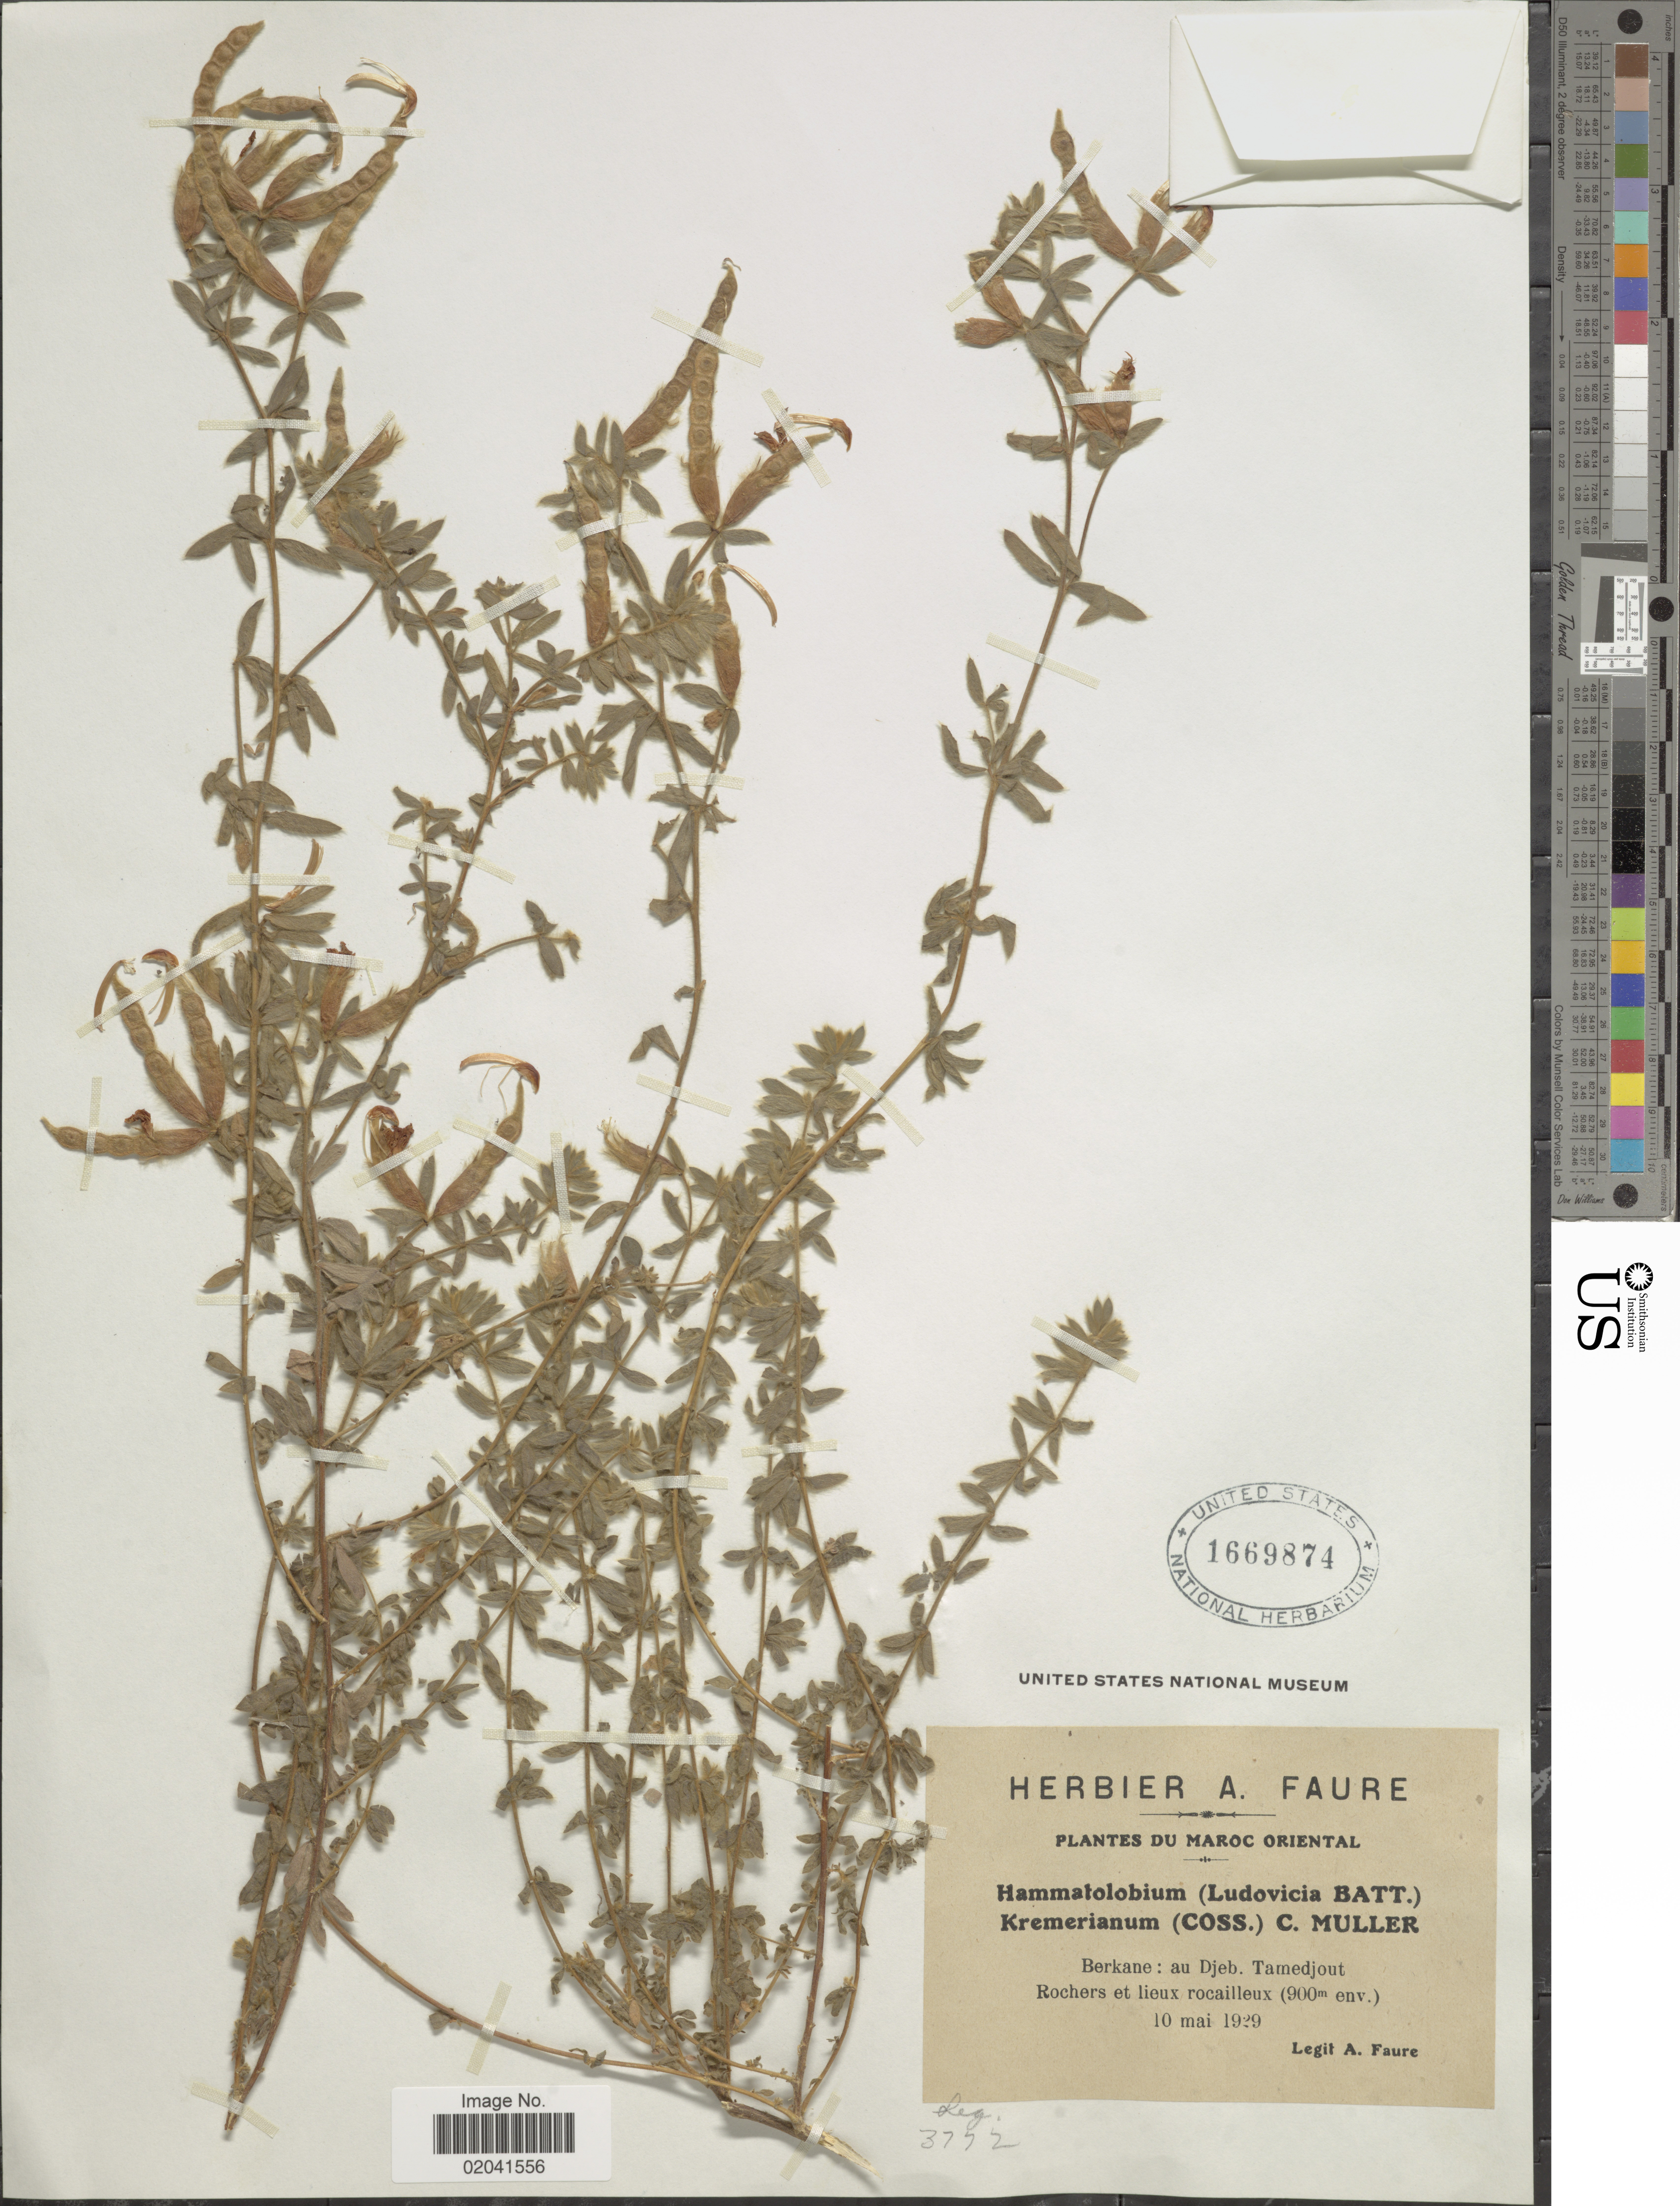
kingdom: Plantae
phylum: Tracheophyta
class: Magnoliopsida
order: Fabales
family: Fabaceae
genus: Hammatolobium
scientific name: Hammatolobium kremerianum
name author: Müll. Hal.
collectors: A. Faure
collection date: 1929-05-10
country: Morocco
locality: Maroc Oriental, Berkane: au Djeb. Tamedjout. Rochers et lieux rocailleux.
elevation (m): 900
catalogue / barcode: US 1669874